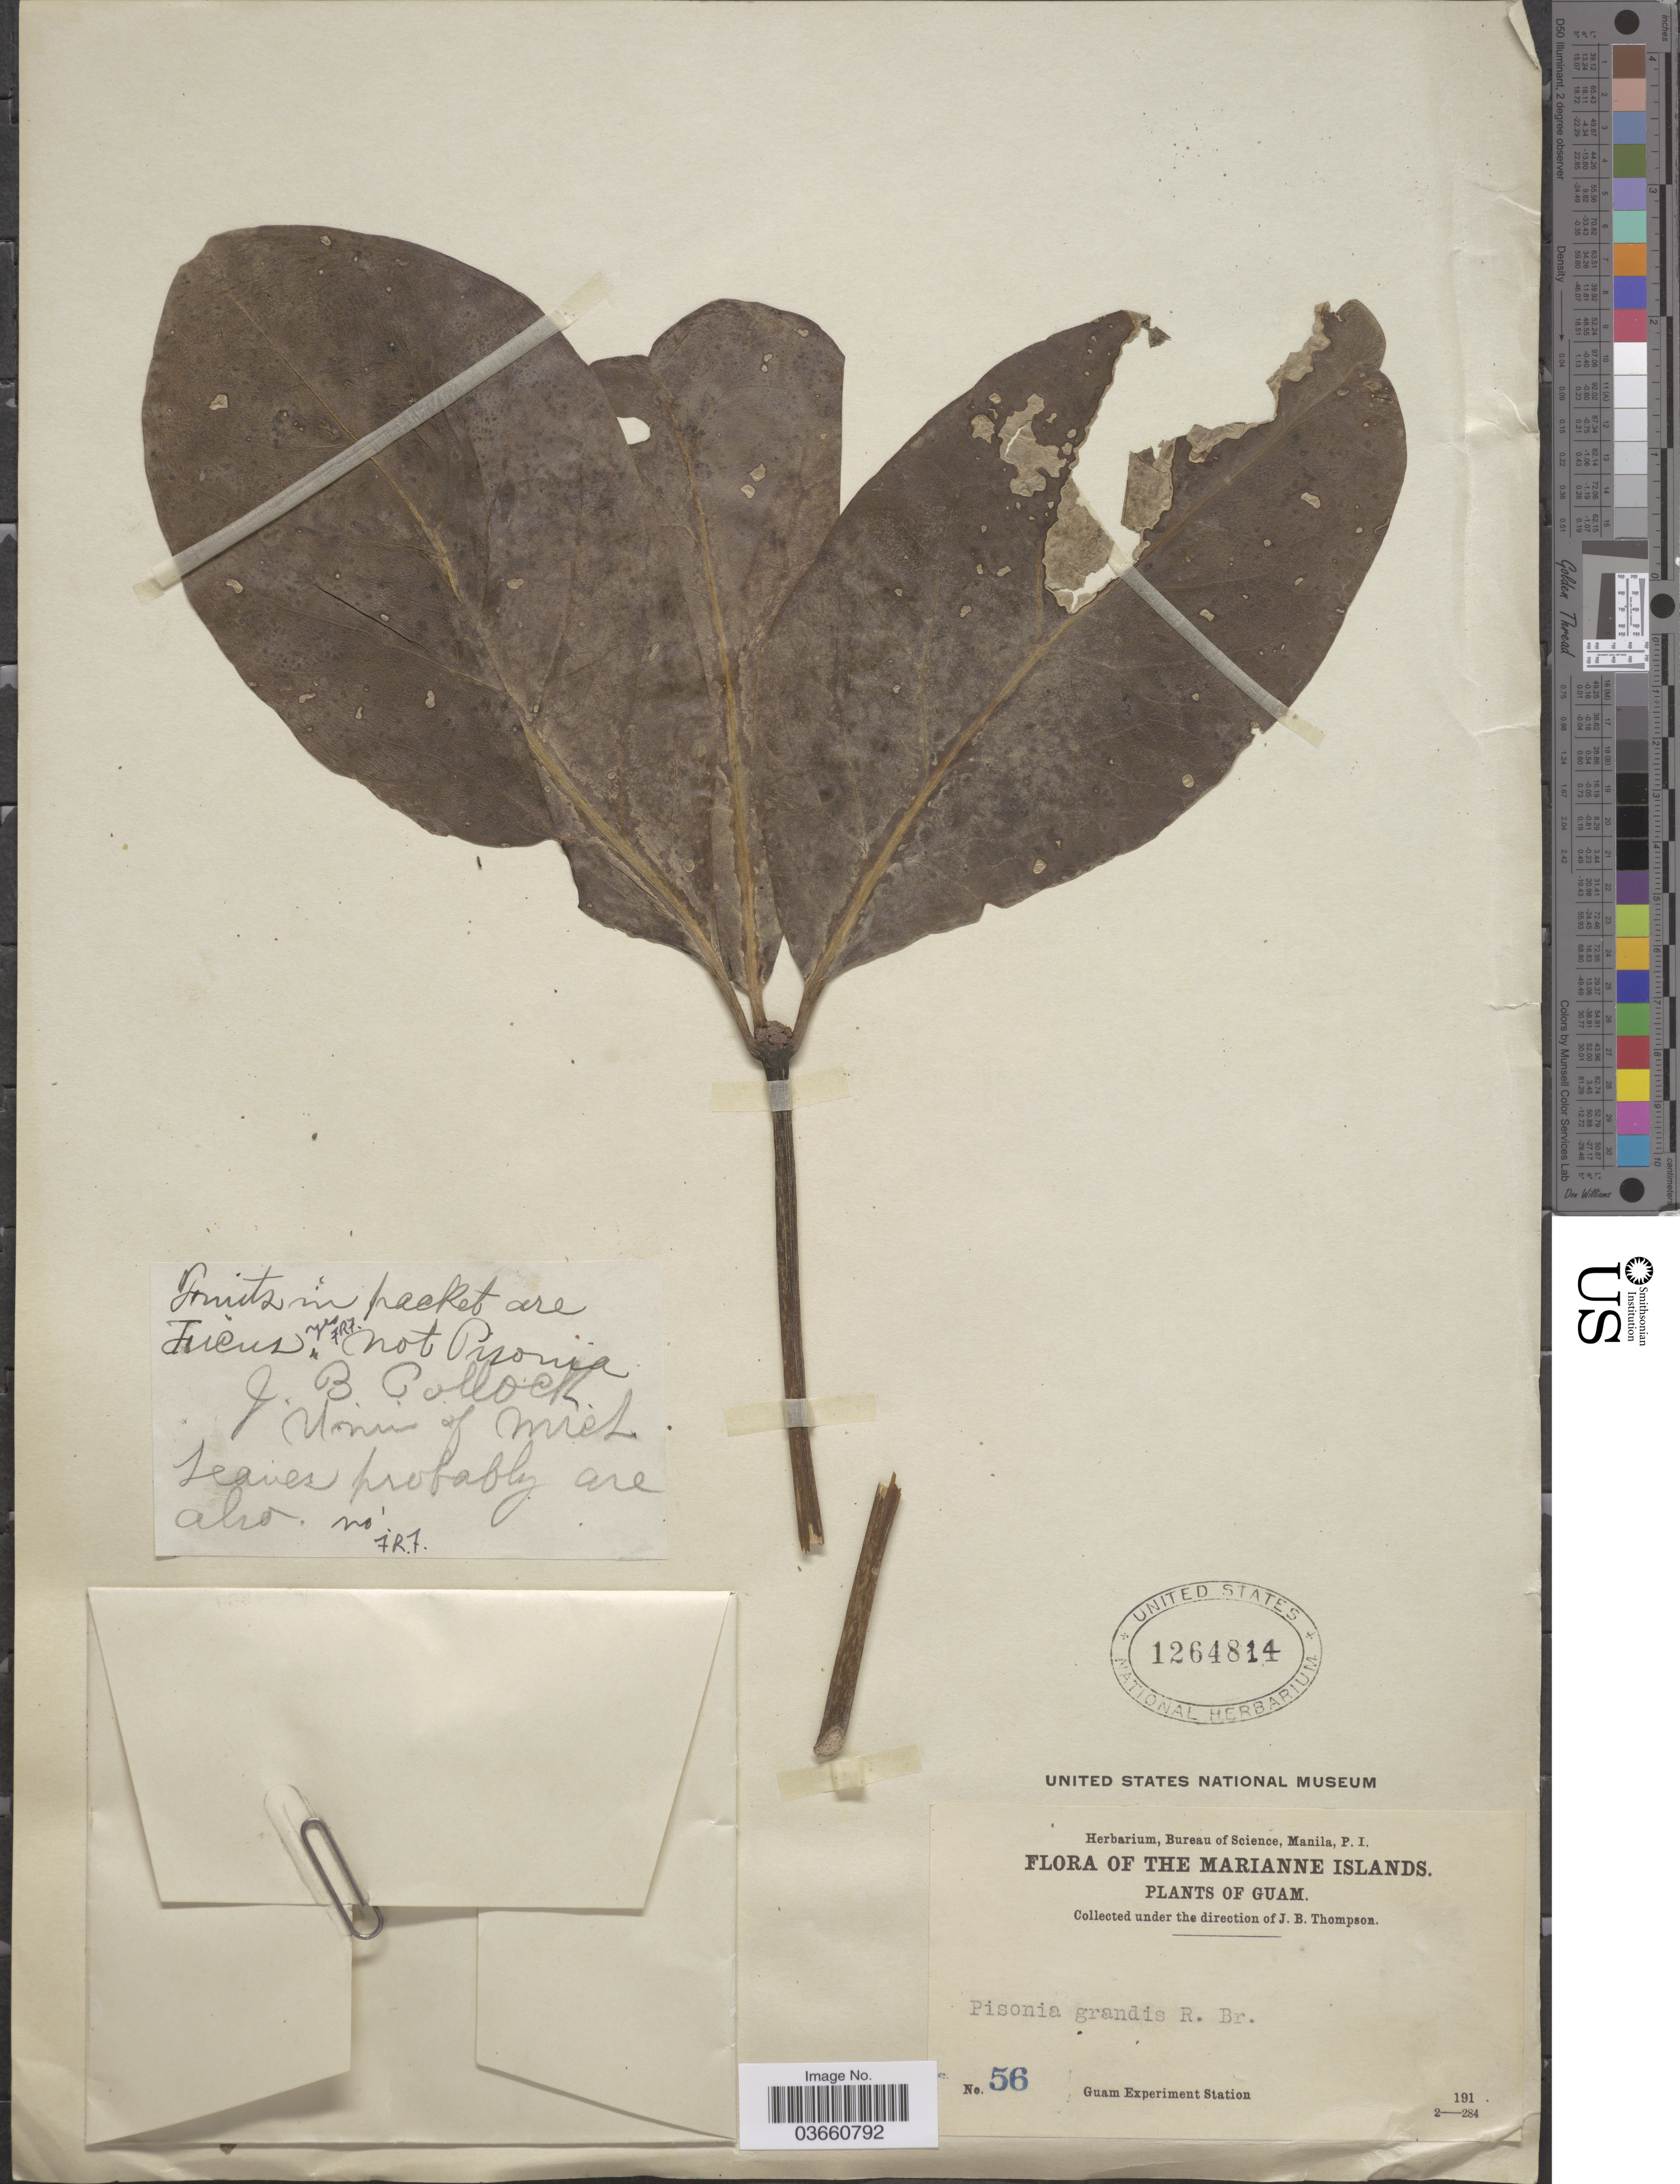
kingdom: Plantae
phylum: Tracheophyta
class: Magnoliopsida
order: Caryophyllales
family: Nyctaginaceae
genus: Pisonia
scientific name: Pisonia grandis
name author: R. Br.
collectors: Guam Exp. Sta.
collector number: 56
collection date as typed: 181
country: Guam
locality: Marianne Islands.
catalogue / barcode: US 1264814